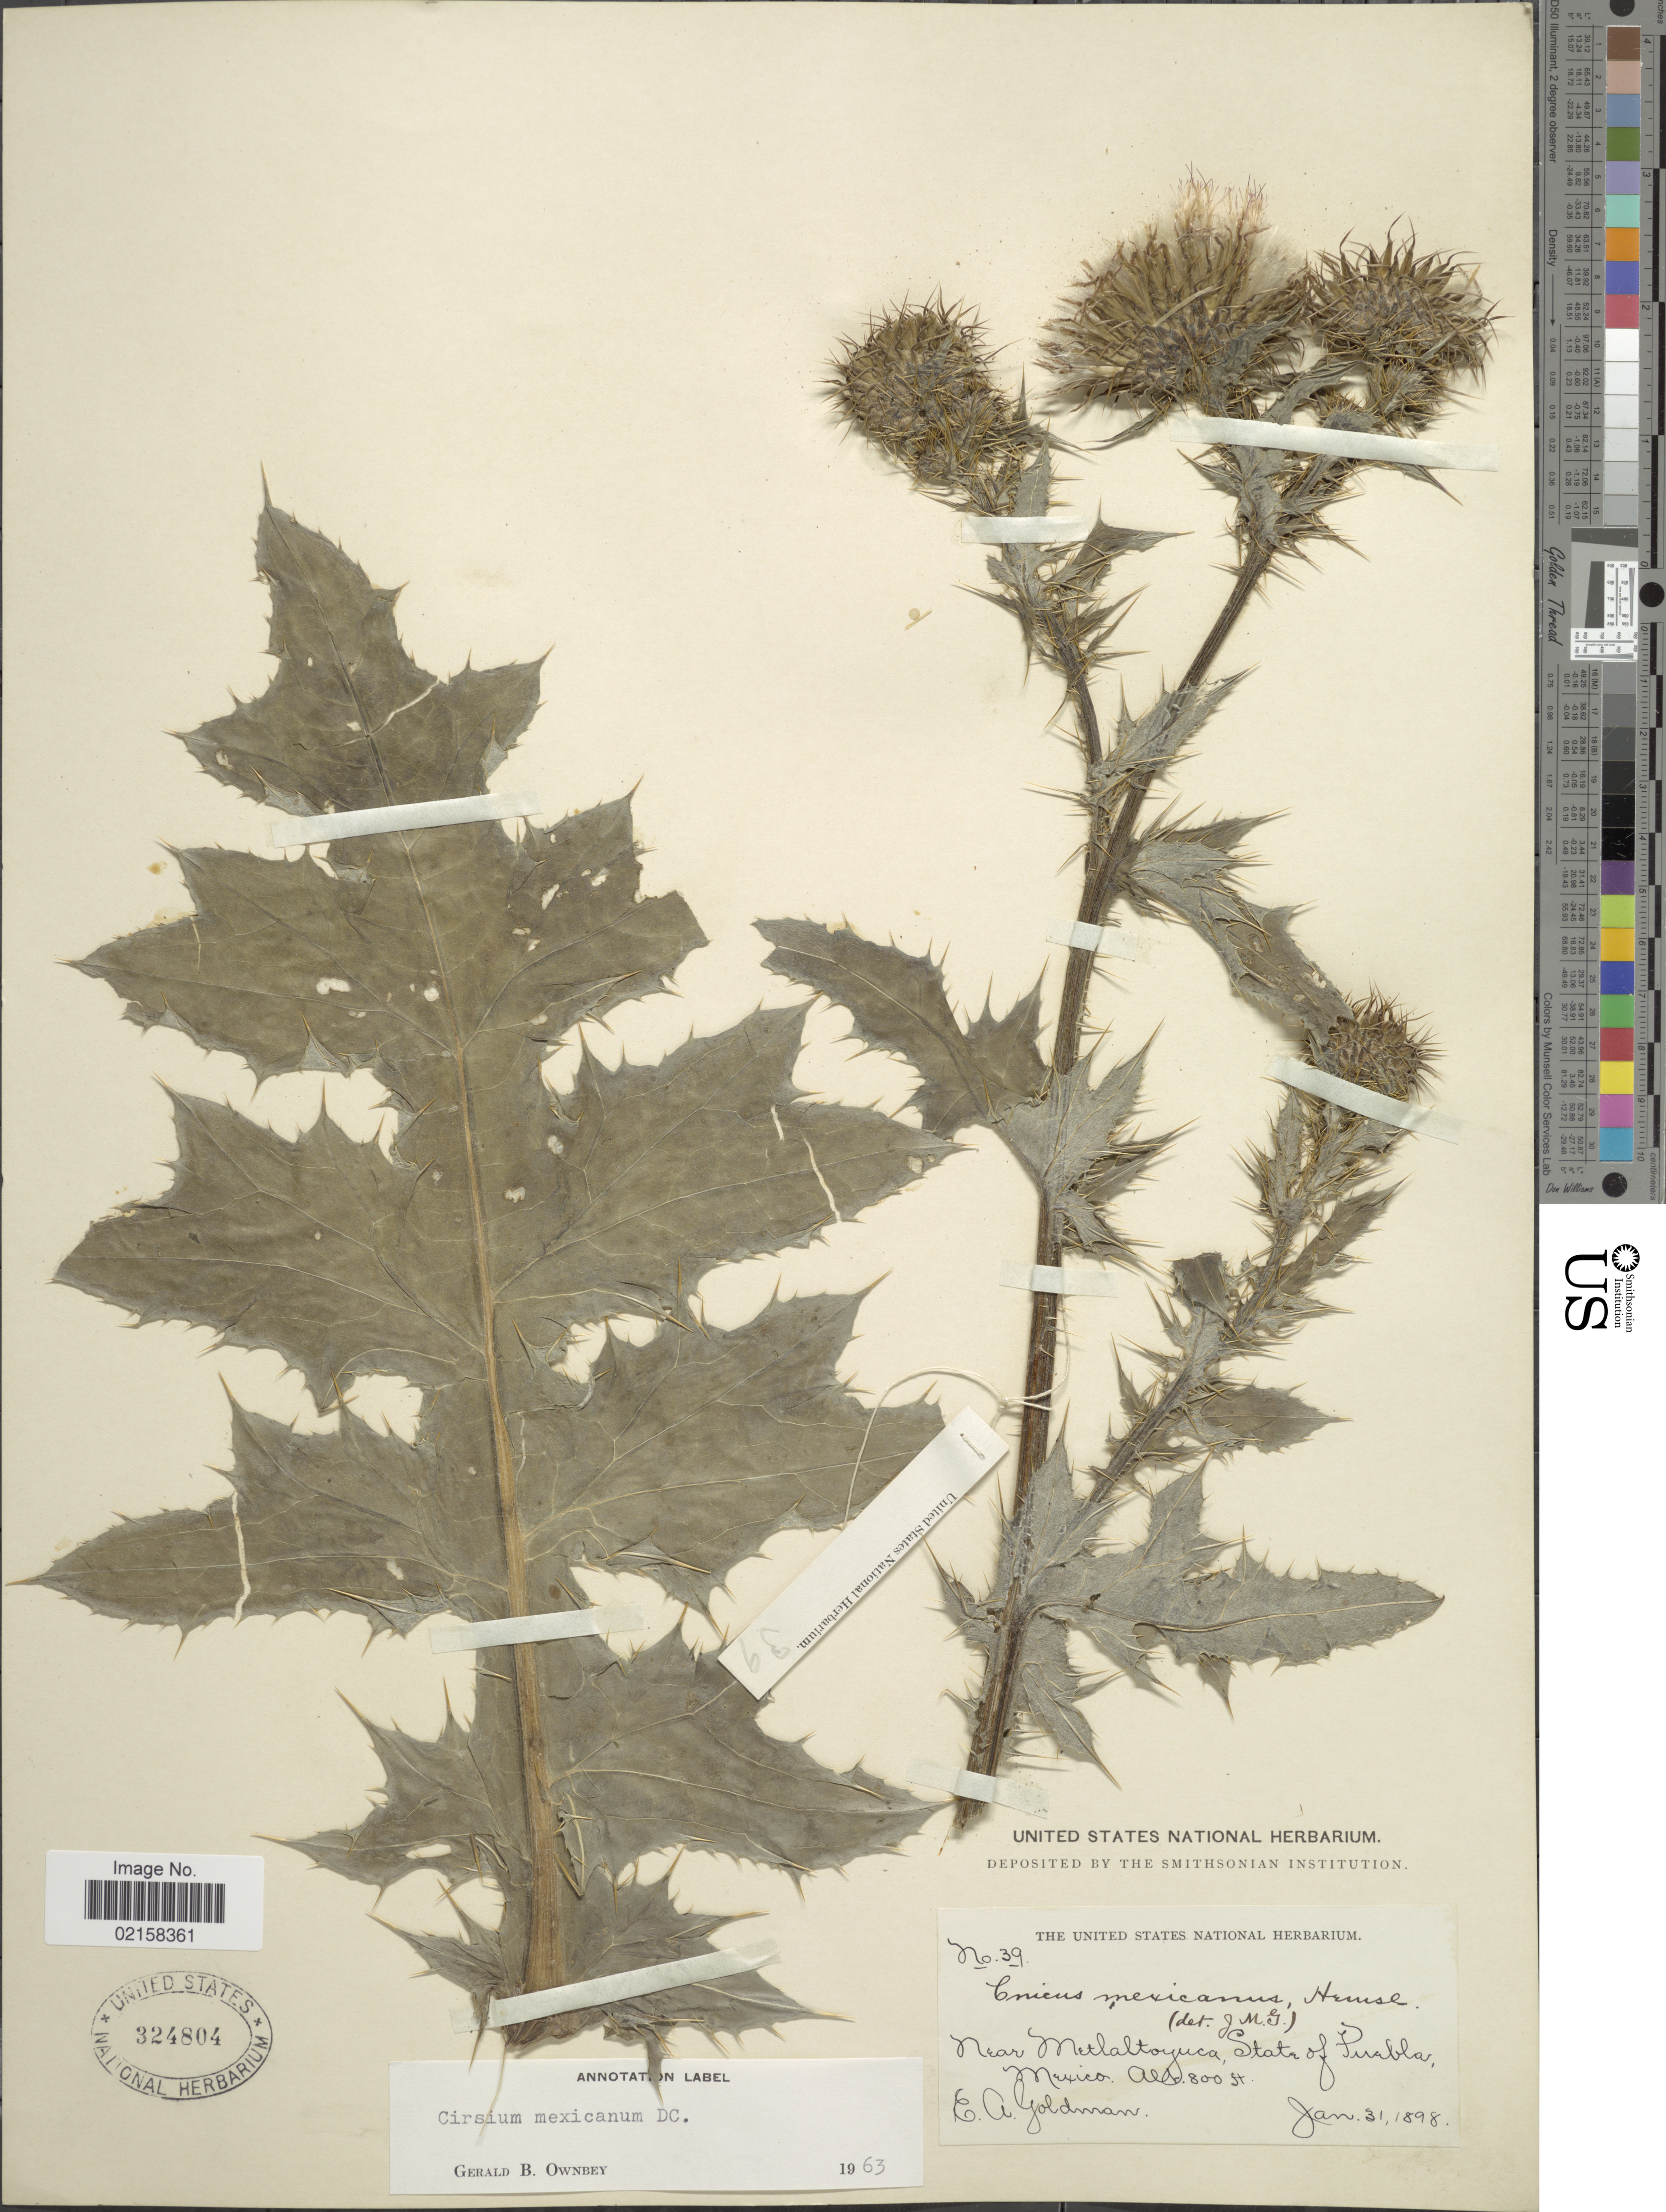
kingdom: Plantae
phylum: Tracheophyta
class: Magnoliopsida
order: Asterales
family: Asteraceae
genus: Cirsium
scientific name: Cirsium mexicanum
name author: DC.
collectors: E. A. Goldman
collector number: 39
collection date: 1898-01-31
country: Mexico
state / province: Puebla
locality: Near Metlaltoyuca.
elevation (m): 244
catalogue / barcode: US 324804